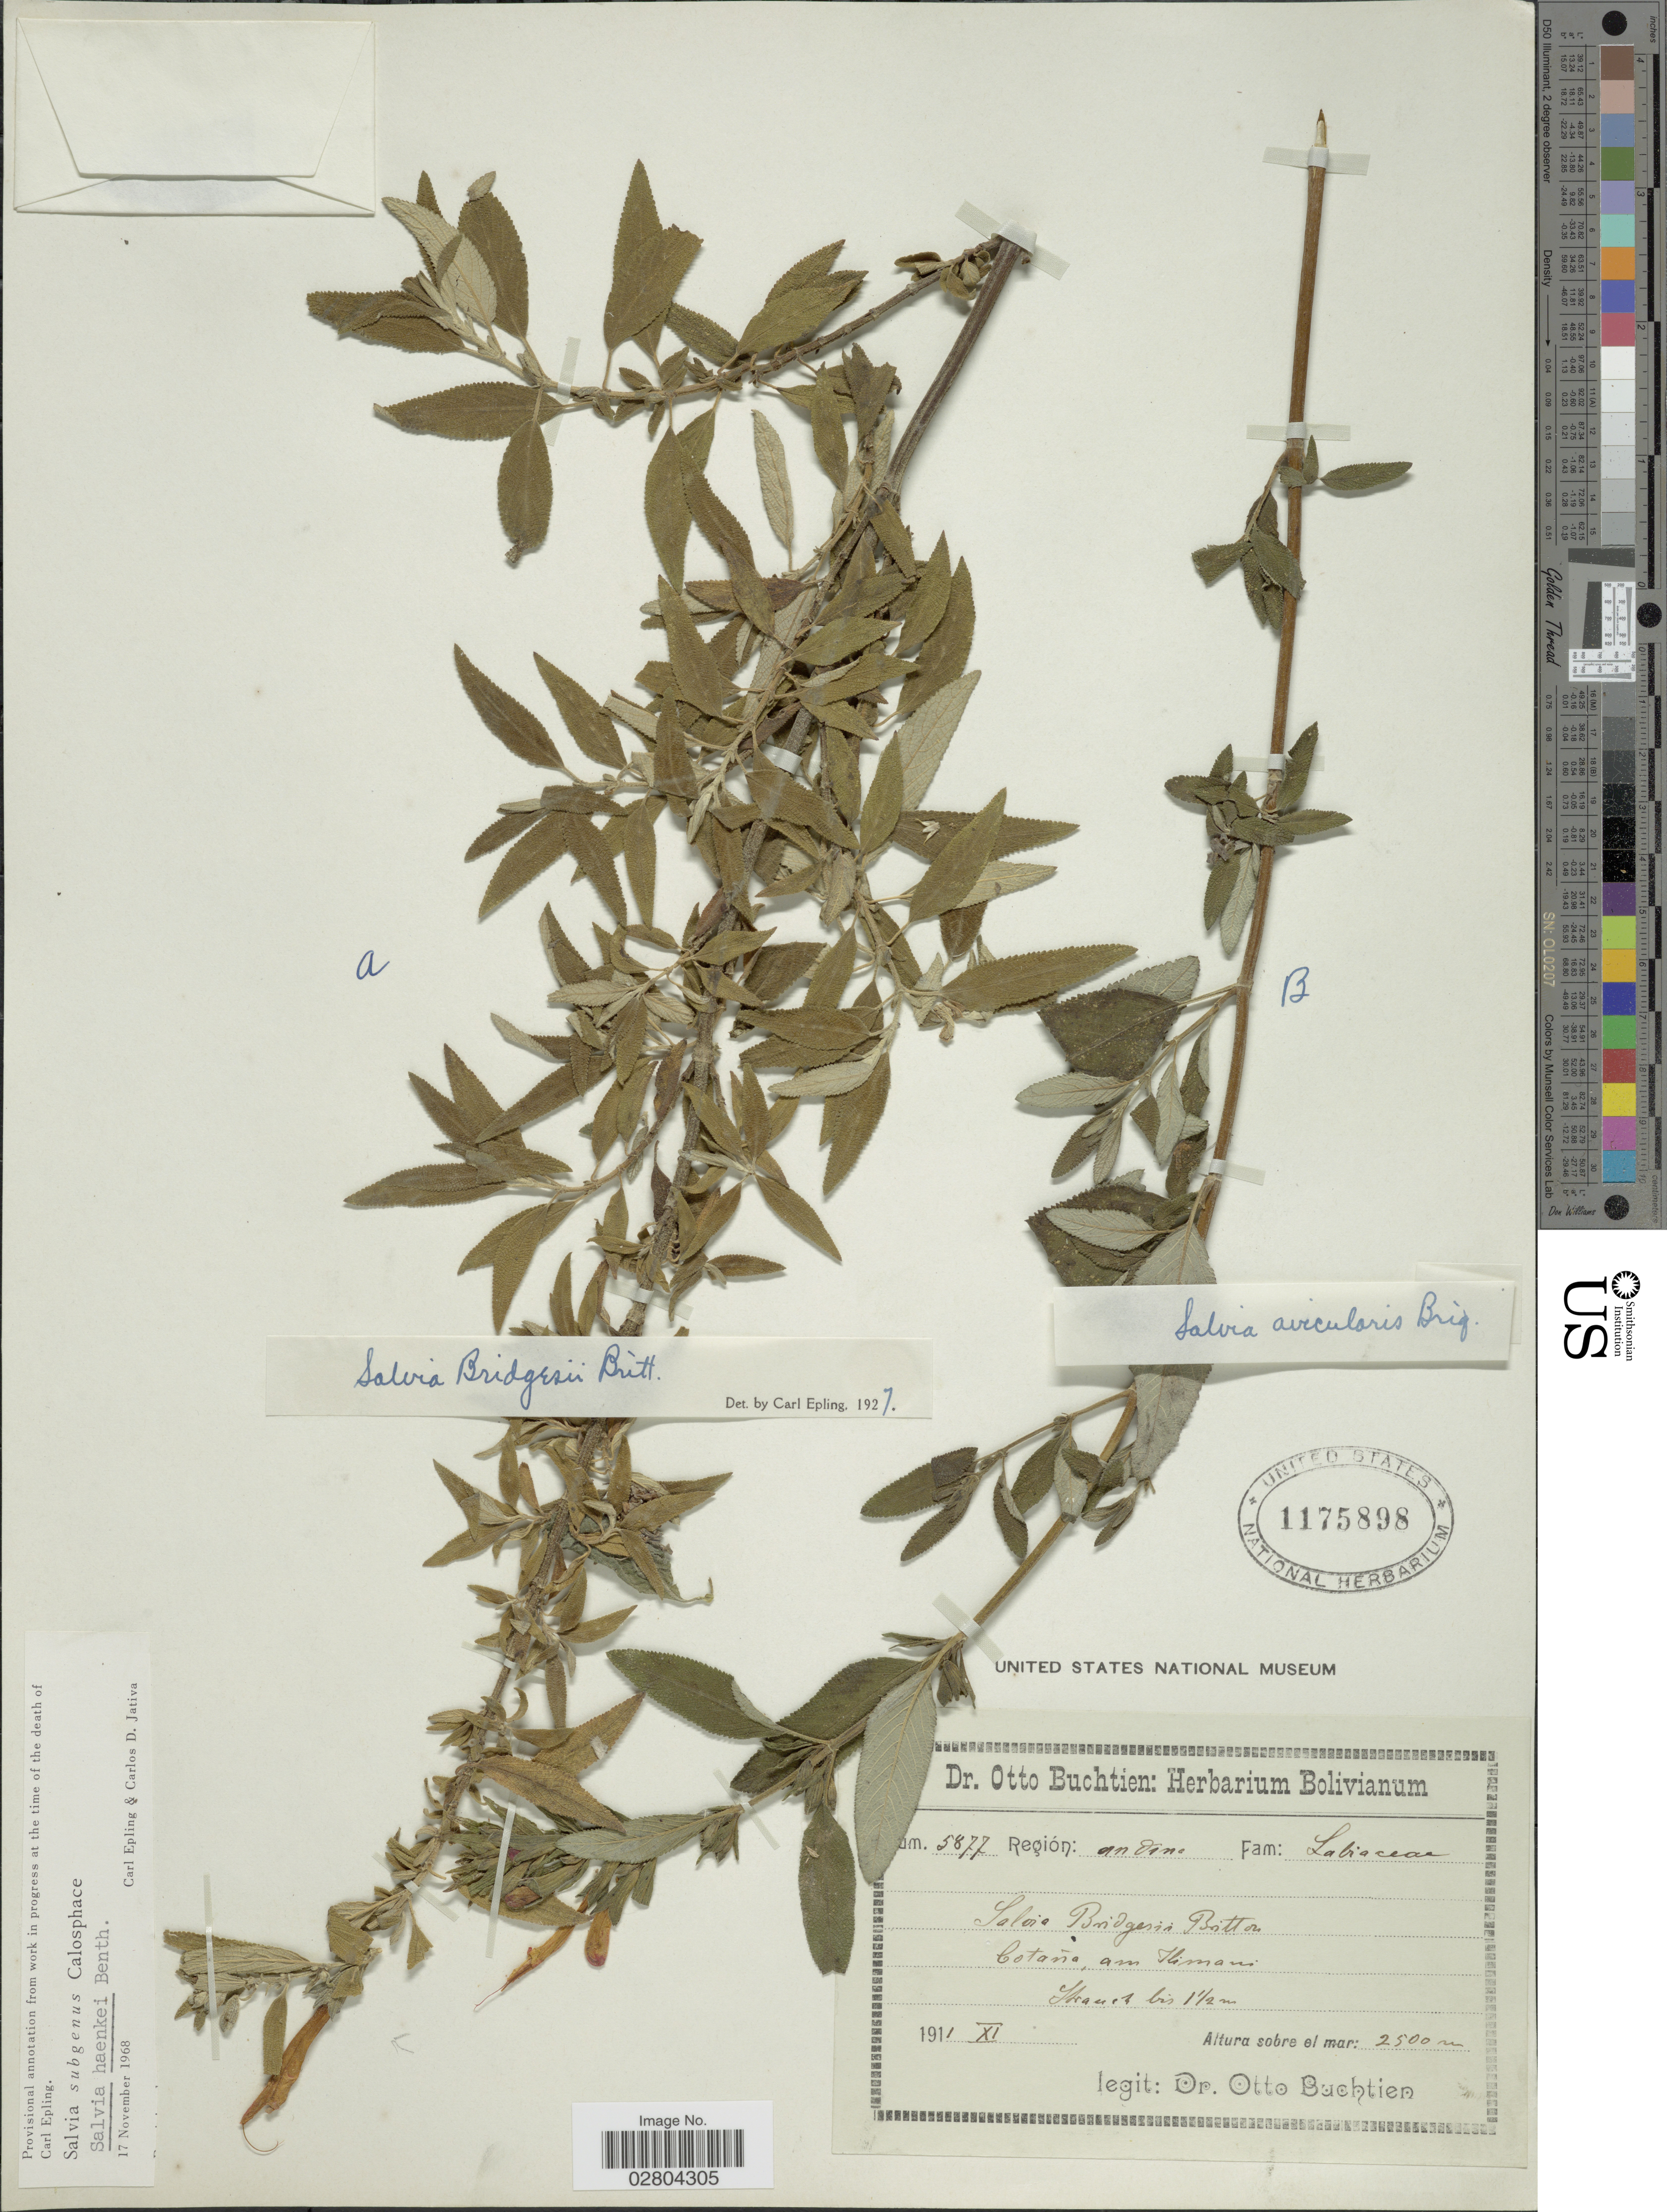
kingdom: Plantae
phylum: Tracheophyta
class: Magnoliopsida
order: Lamiales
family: Lamiaceae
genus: Salvia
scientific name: Salvia haenkei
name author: Benth.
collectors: O. Buchtien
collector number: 5877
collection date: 1911-11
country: Bolivia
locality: Región: Andine. Cotaña, am Illimani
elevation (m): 2500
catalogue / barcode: US 1175898